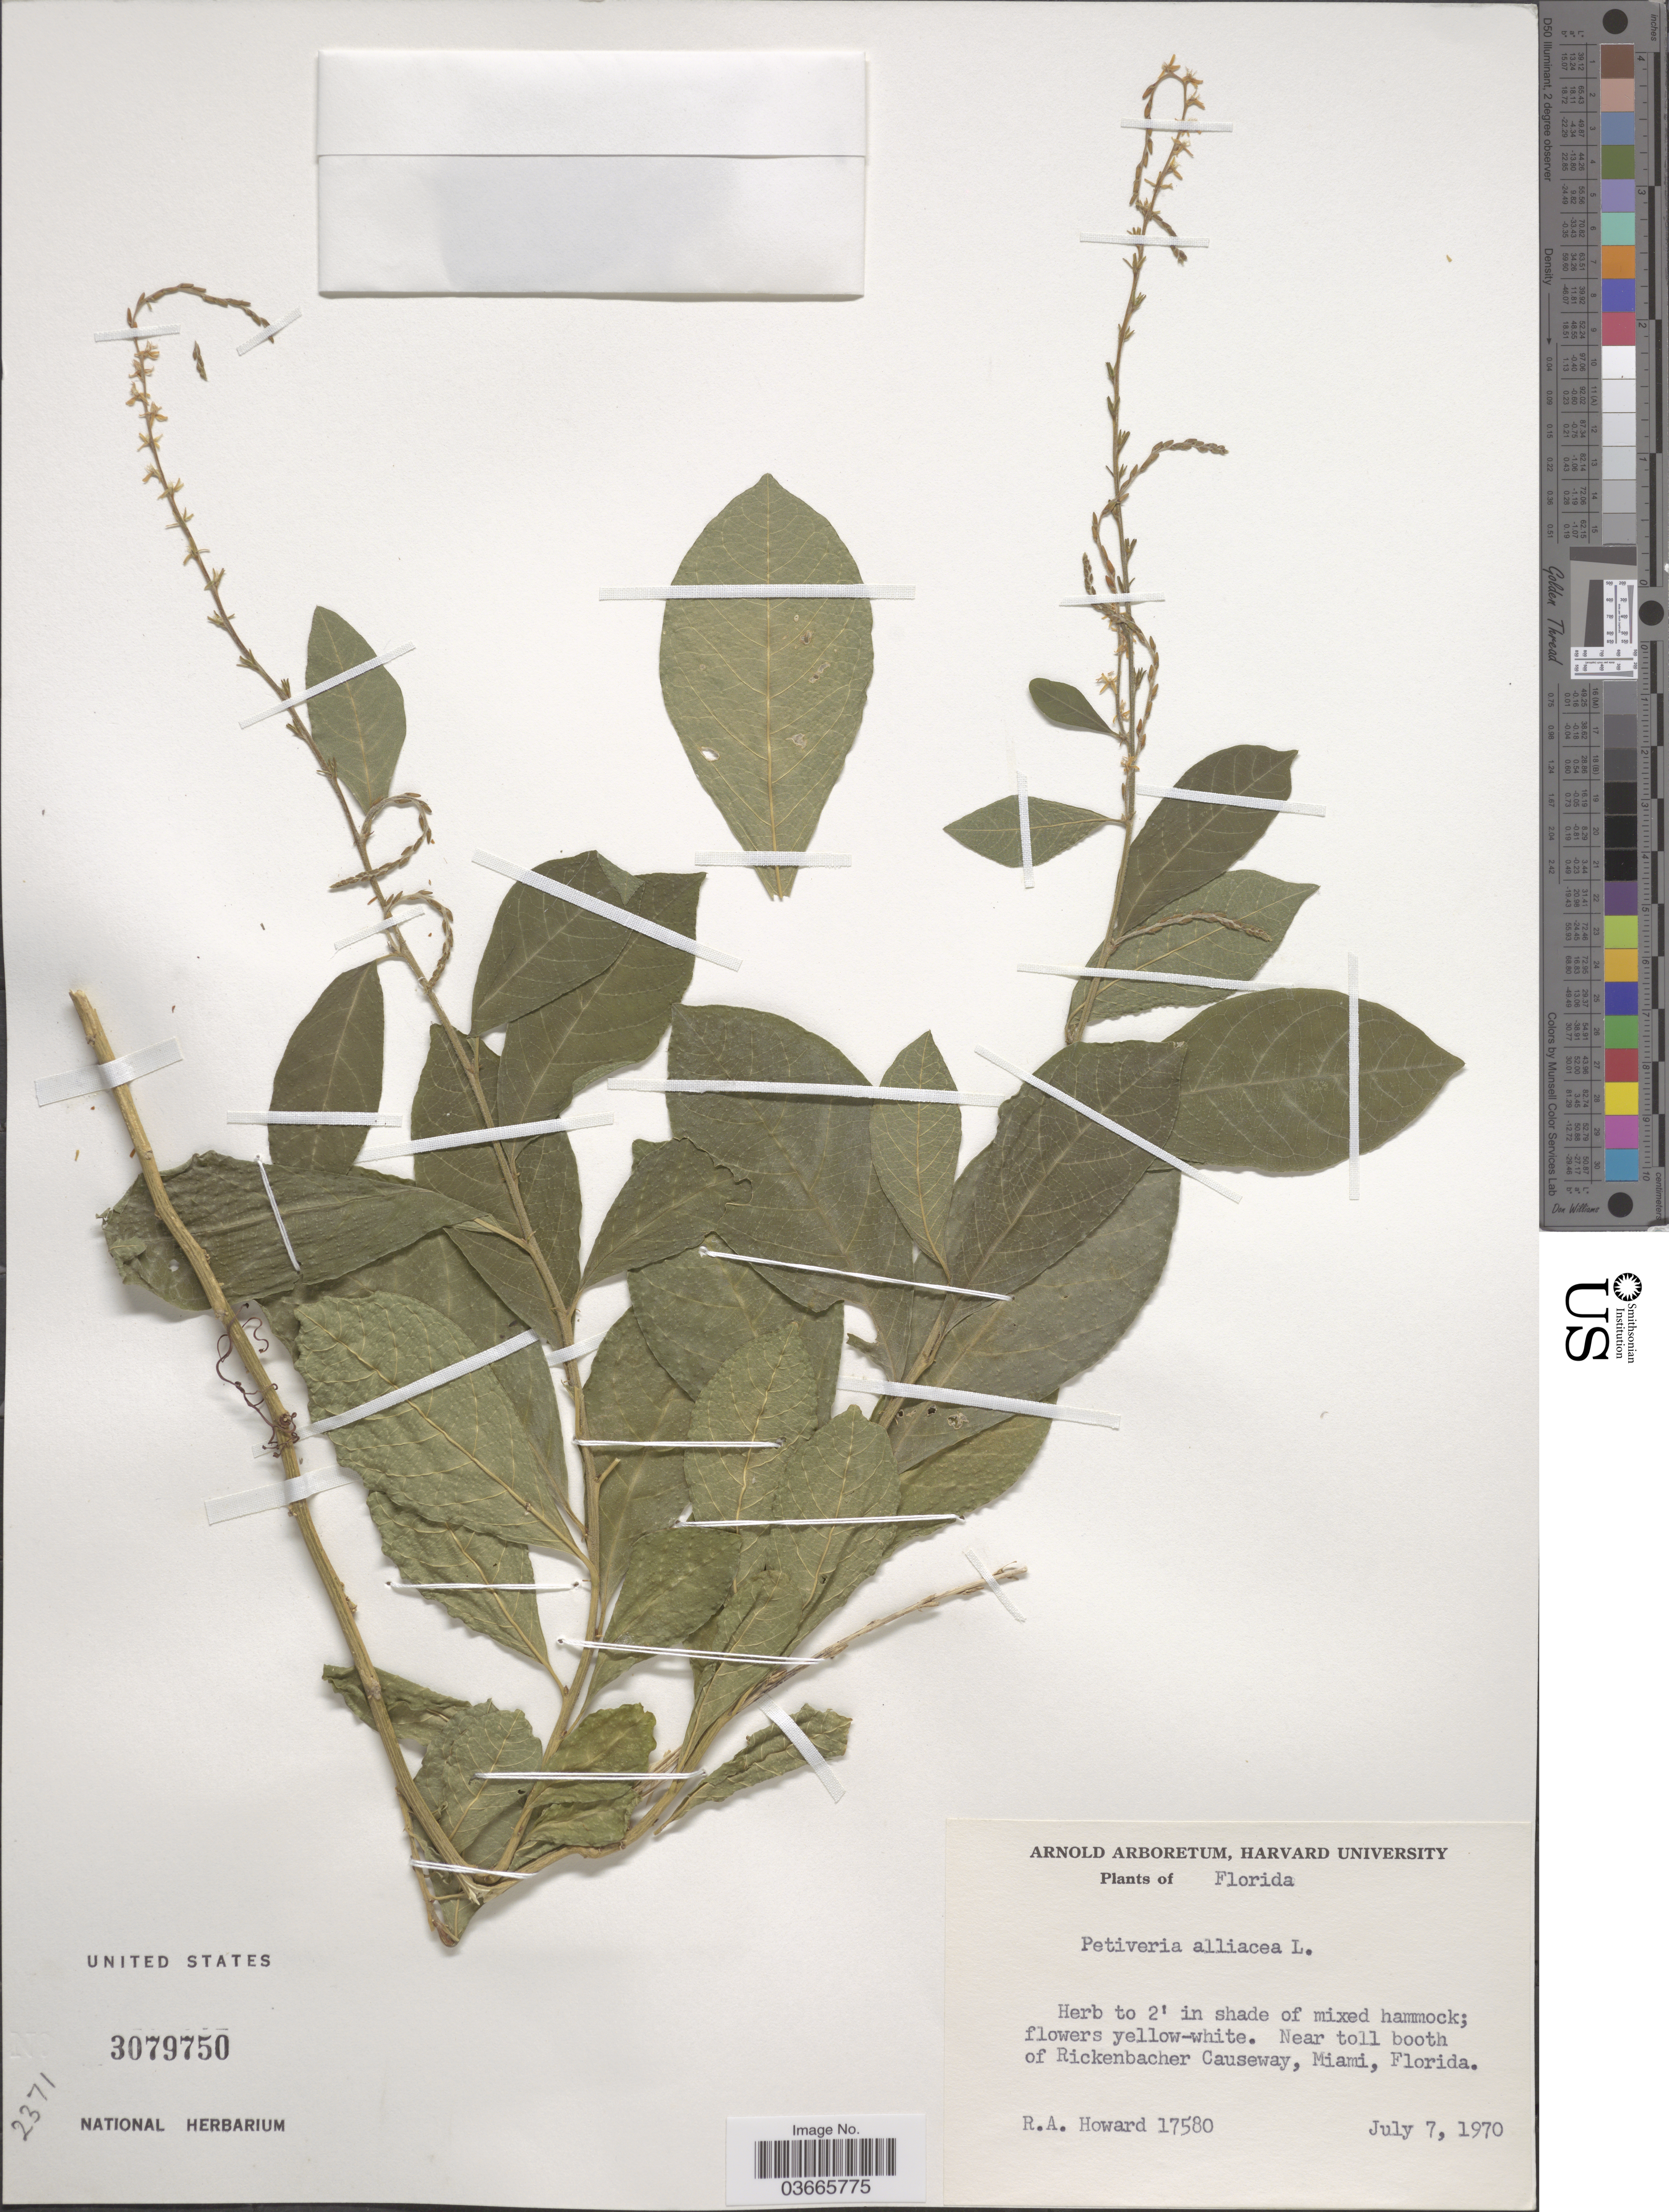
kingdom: Plantae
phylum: Tracheophyta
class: Magnoliopsida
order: Caryophyllales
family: Phytolaccaceae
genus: Petiveria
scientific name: Petiveria alliacea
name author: L.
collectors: R. A. Howard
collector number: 17580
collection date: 1970-07-07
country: United States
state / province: Florida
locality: Near toll booth of Rickenbacher Causeway, Miami.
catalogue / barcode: US 3079750